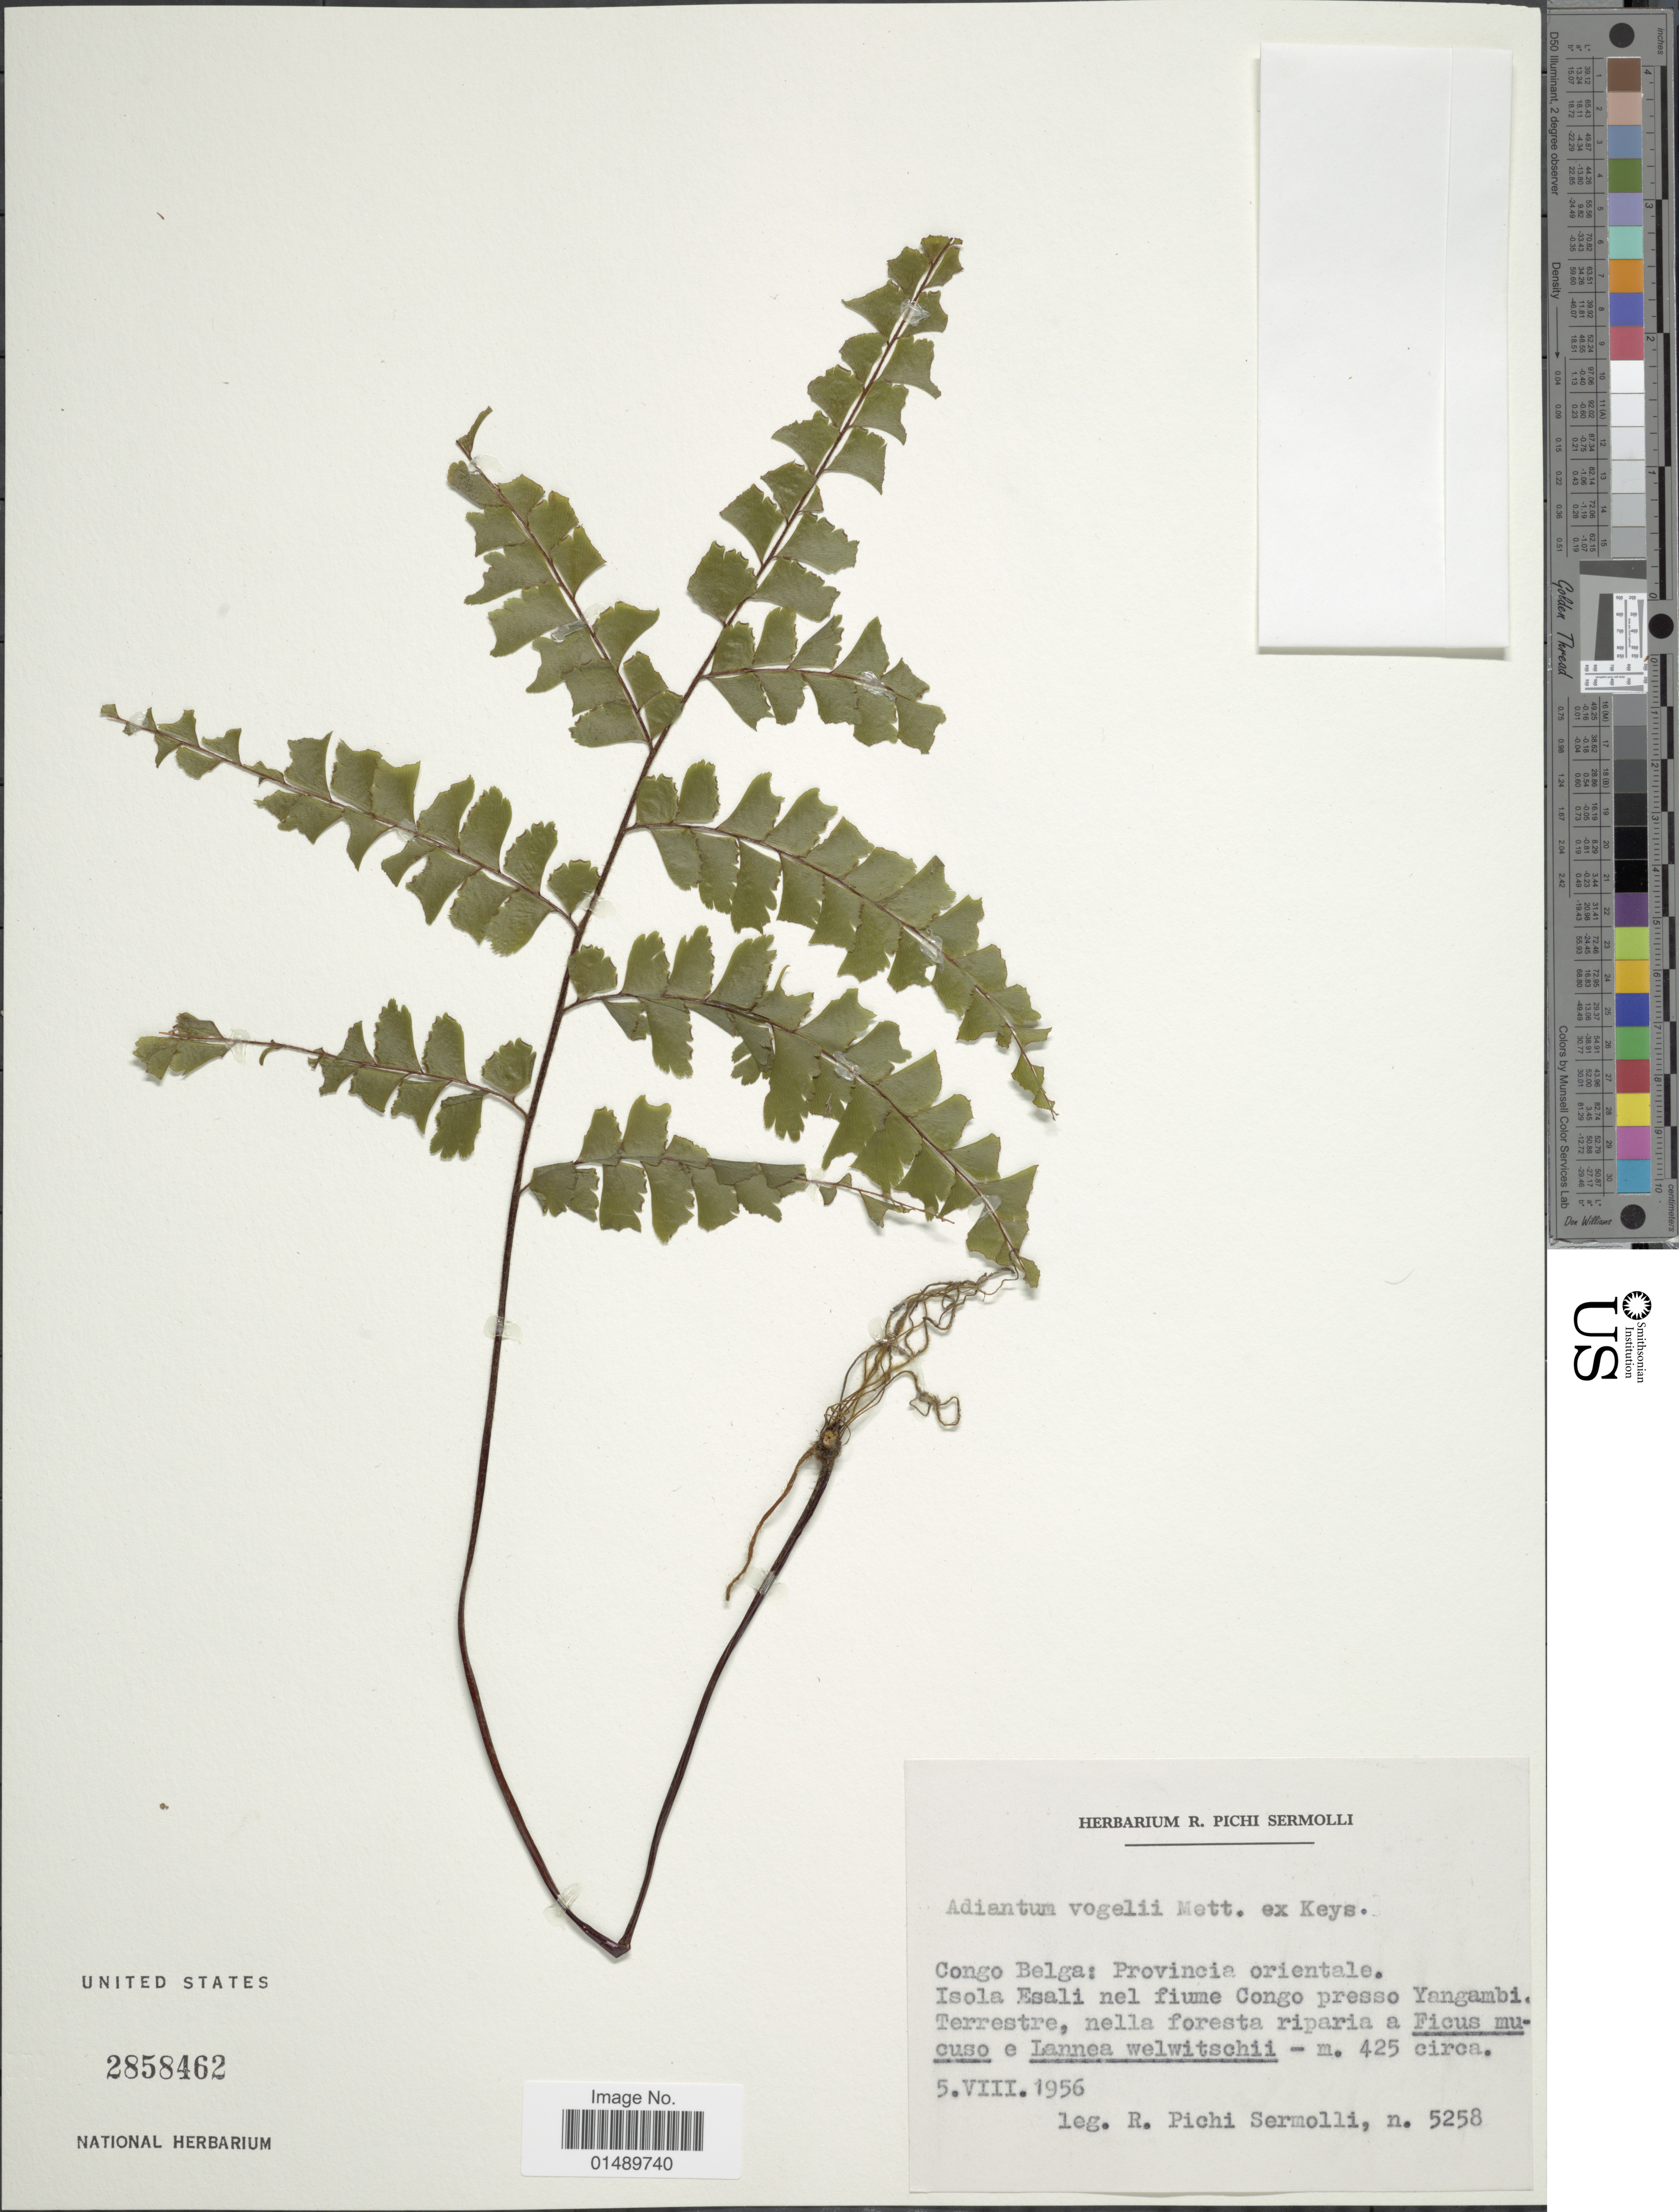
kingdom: Plantae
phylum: Tracheophyta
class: Polypodiopsida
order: Polypodiales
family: Pteridaceae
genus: Adiantum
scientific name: Adiantum vogelii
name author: Mett. ex Keys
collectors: R. E. Pichi-Sermolli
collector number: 5258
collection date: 1956-08-05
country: Congo, Democratic Republic of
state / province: Tshopo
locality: Congo Belga: Provincia Orientale. Isola Esali nel fiume Congo presso Yangambi Terrestre.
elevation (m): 425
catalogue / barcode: US 2858462